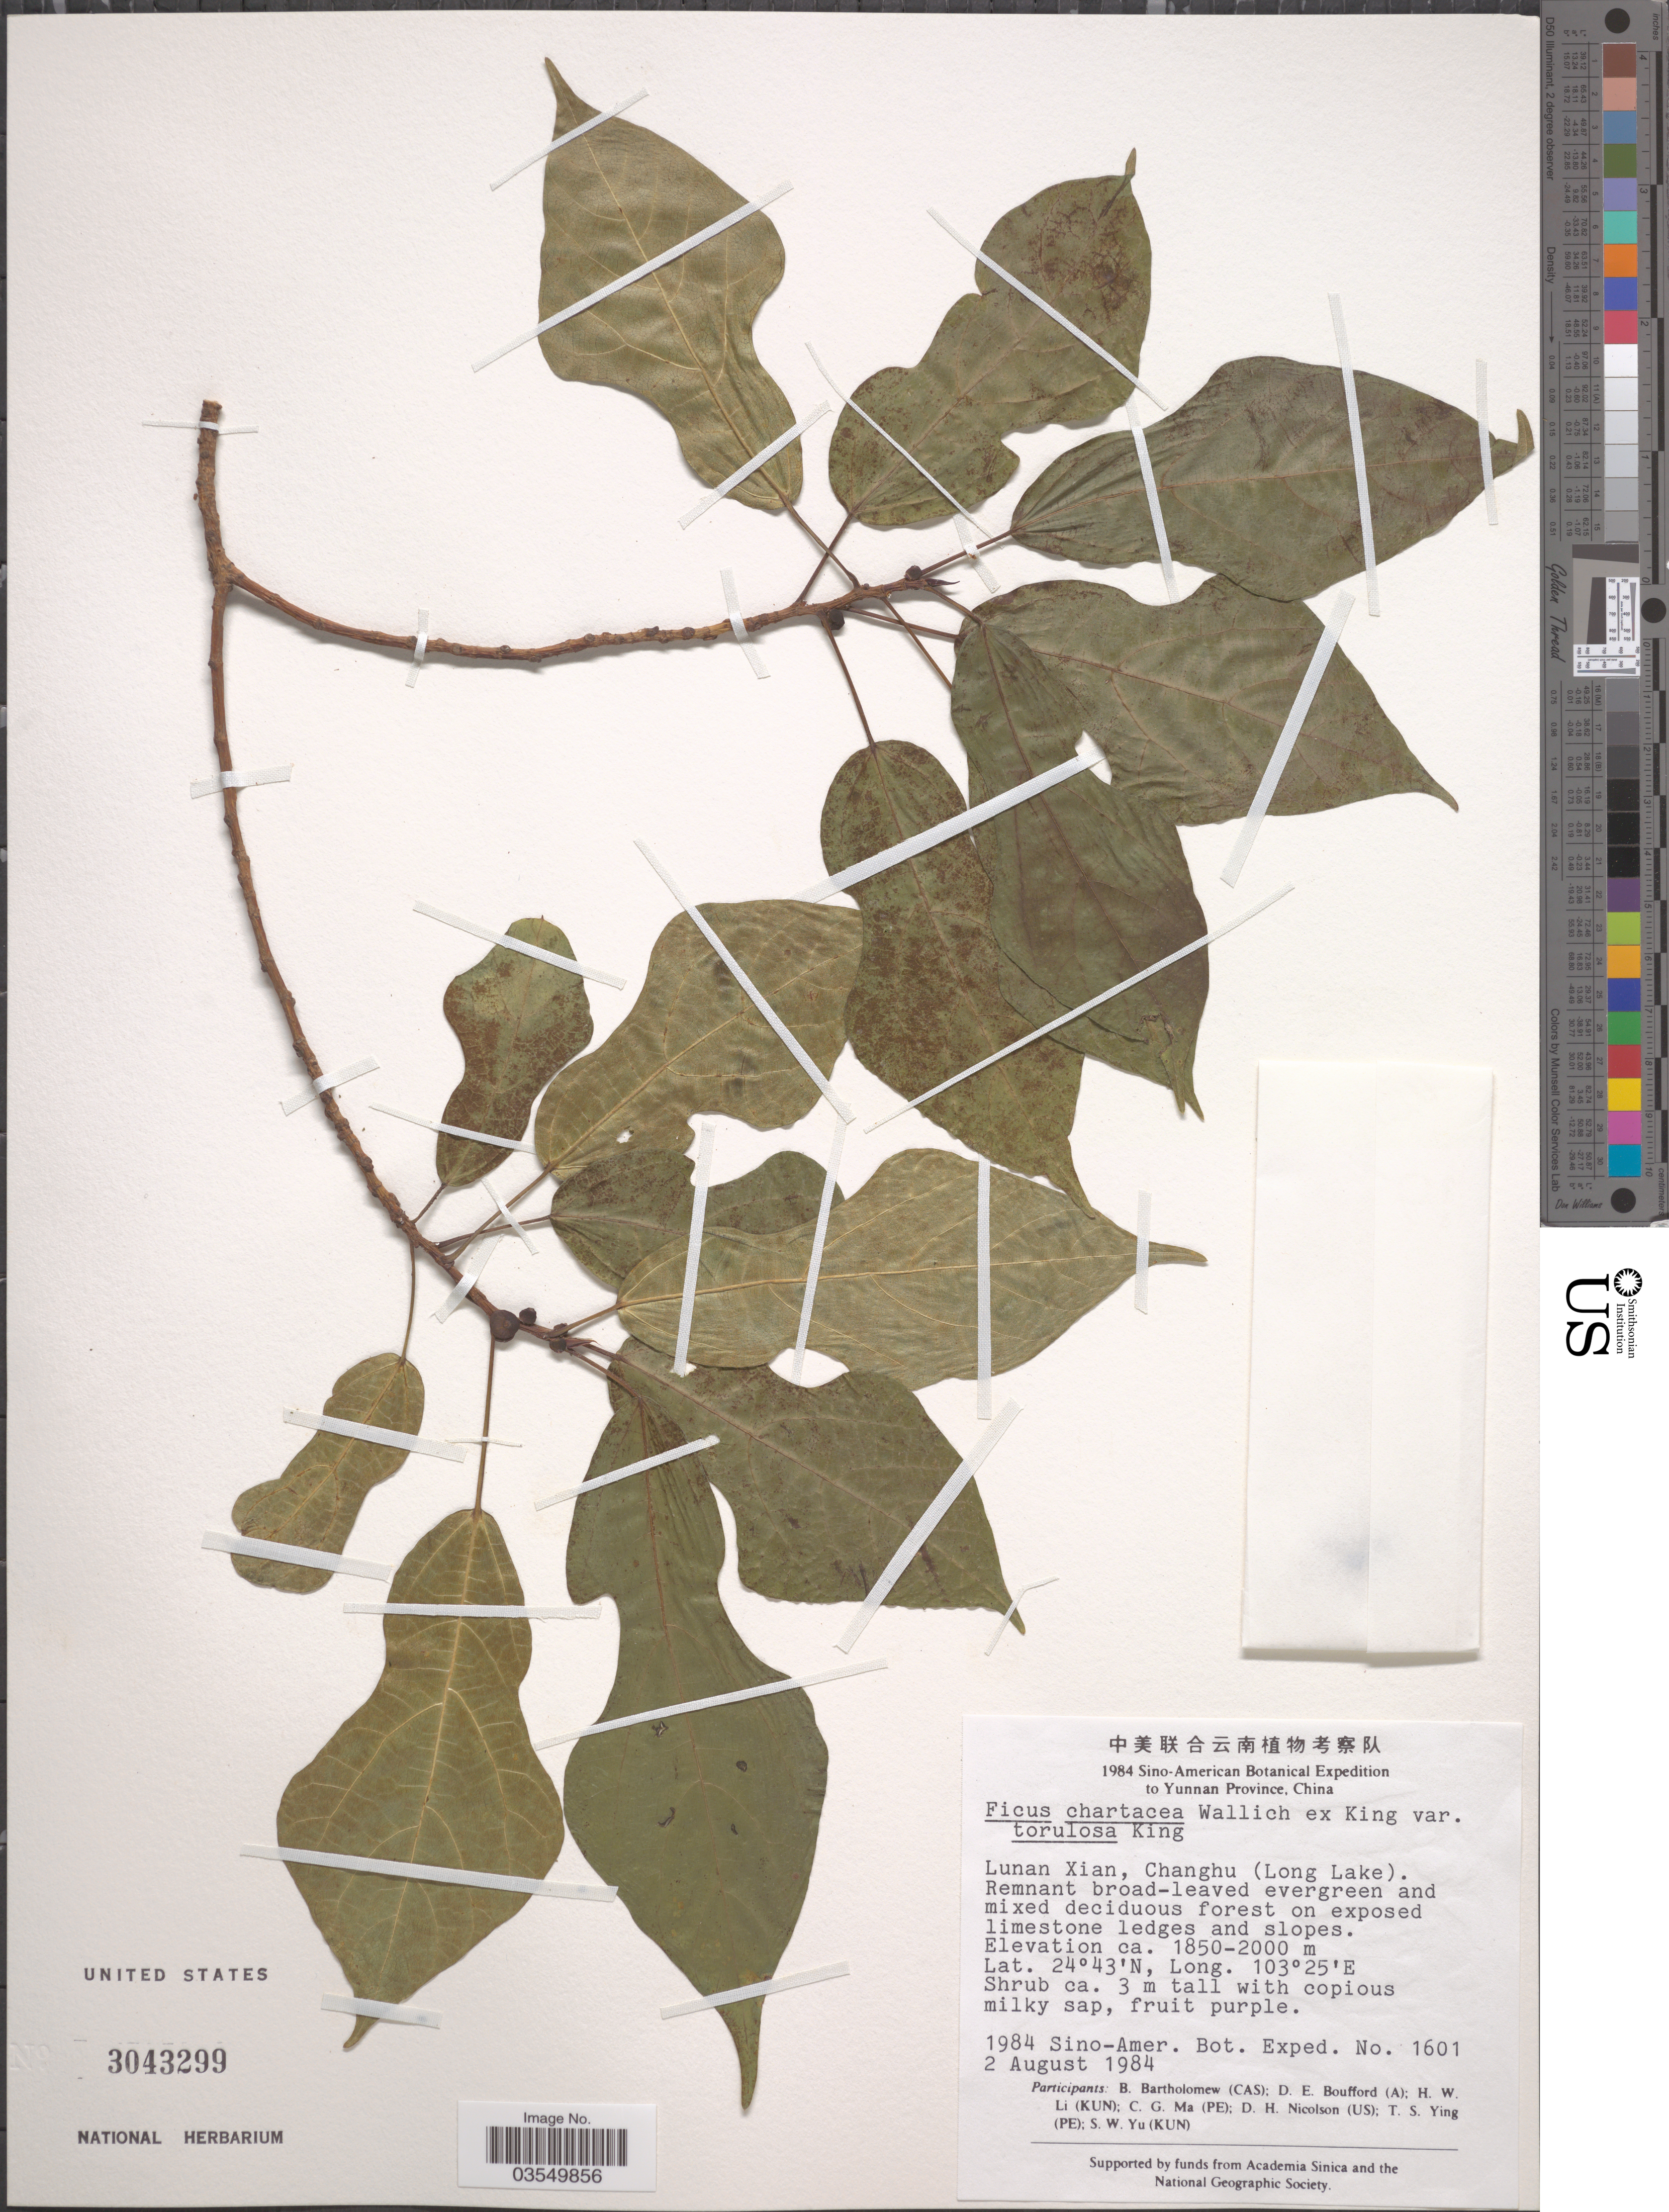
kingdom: Plantae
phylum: Tracheophyta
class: Magnoliopsida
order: Rosales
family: Moraceae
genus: Ficus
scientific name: Ficus chartacea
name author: Wall. ex King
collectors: Sino-Amer. Bot. Exped. 1984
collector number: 1601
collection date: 1984-08-02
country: China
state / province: Yunnan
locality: Lunan Xian, Changhu (Long Lake).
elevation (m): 1850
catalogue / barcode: US 3043299